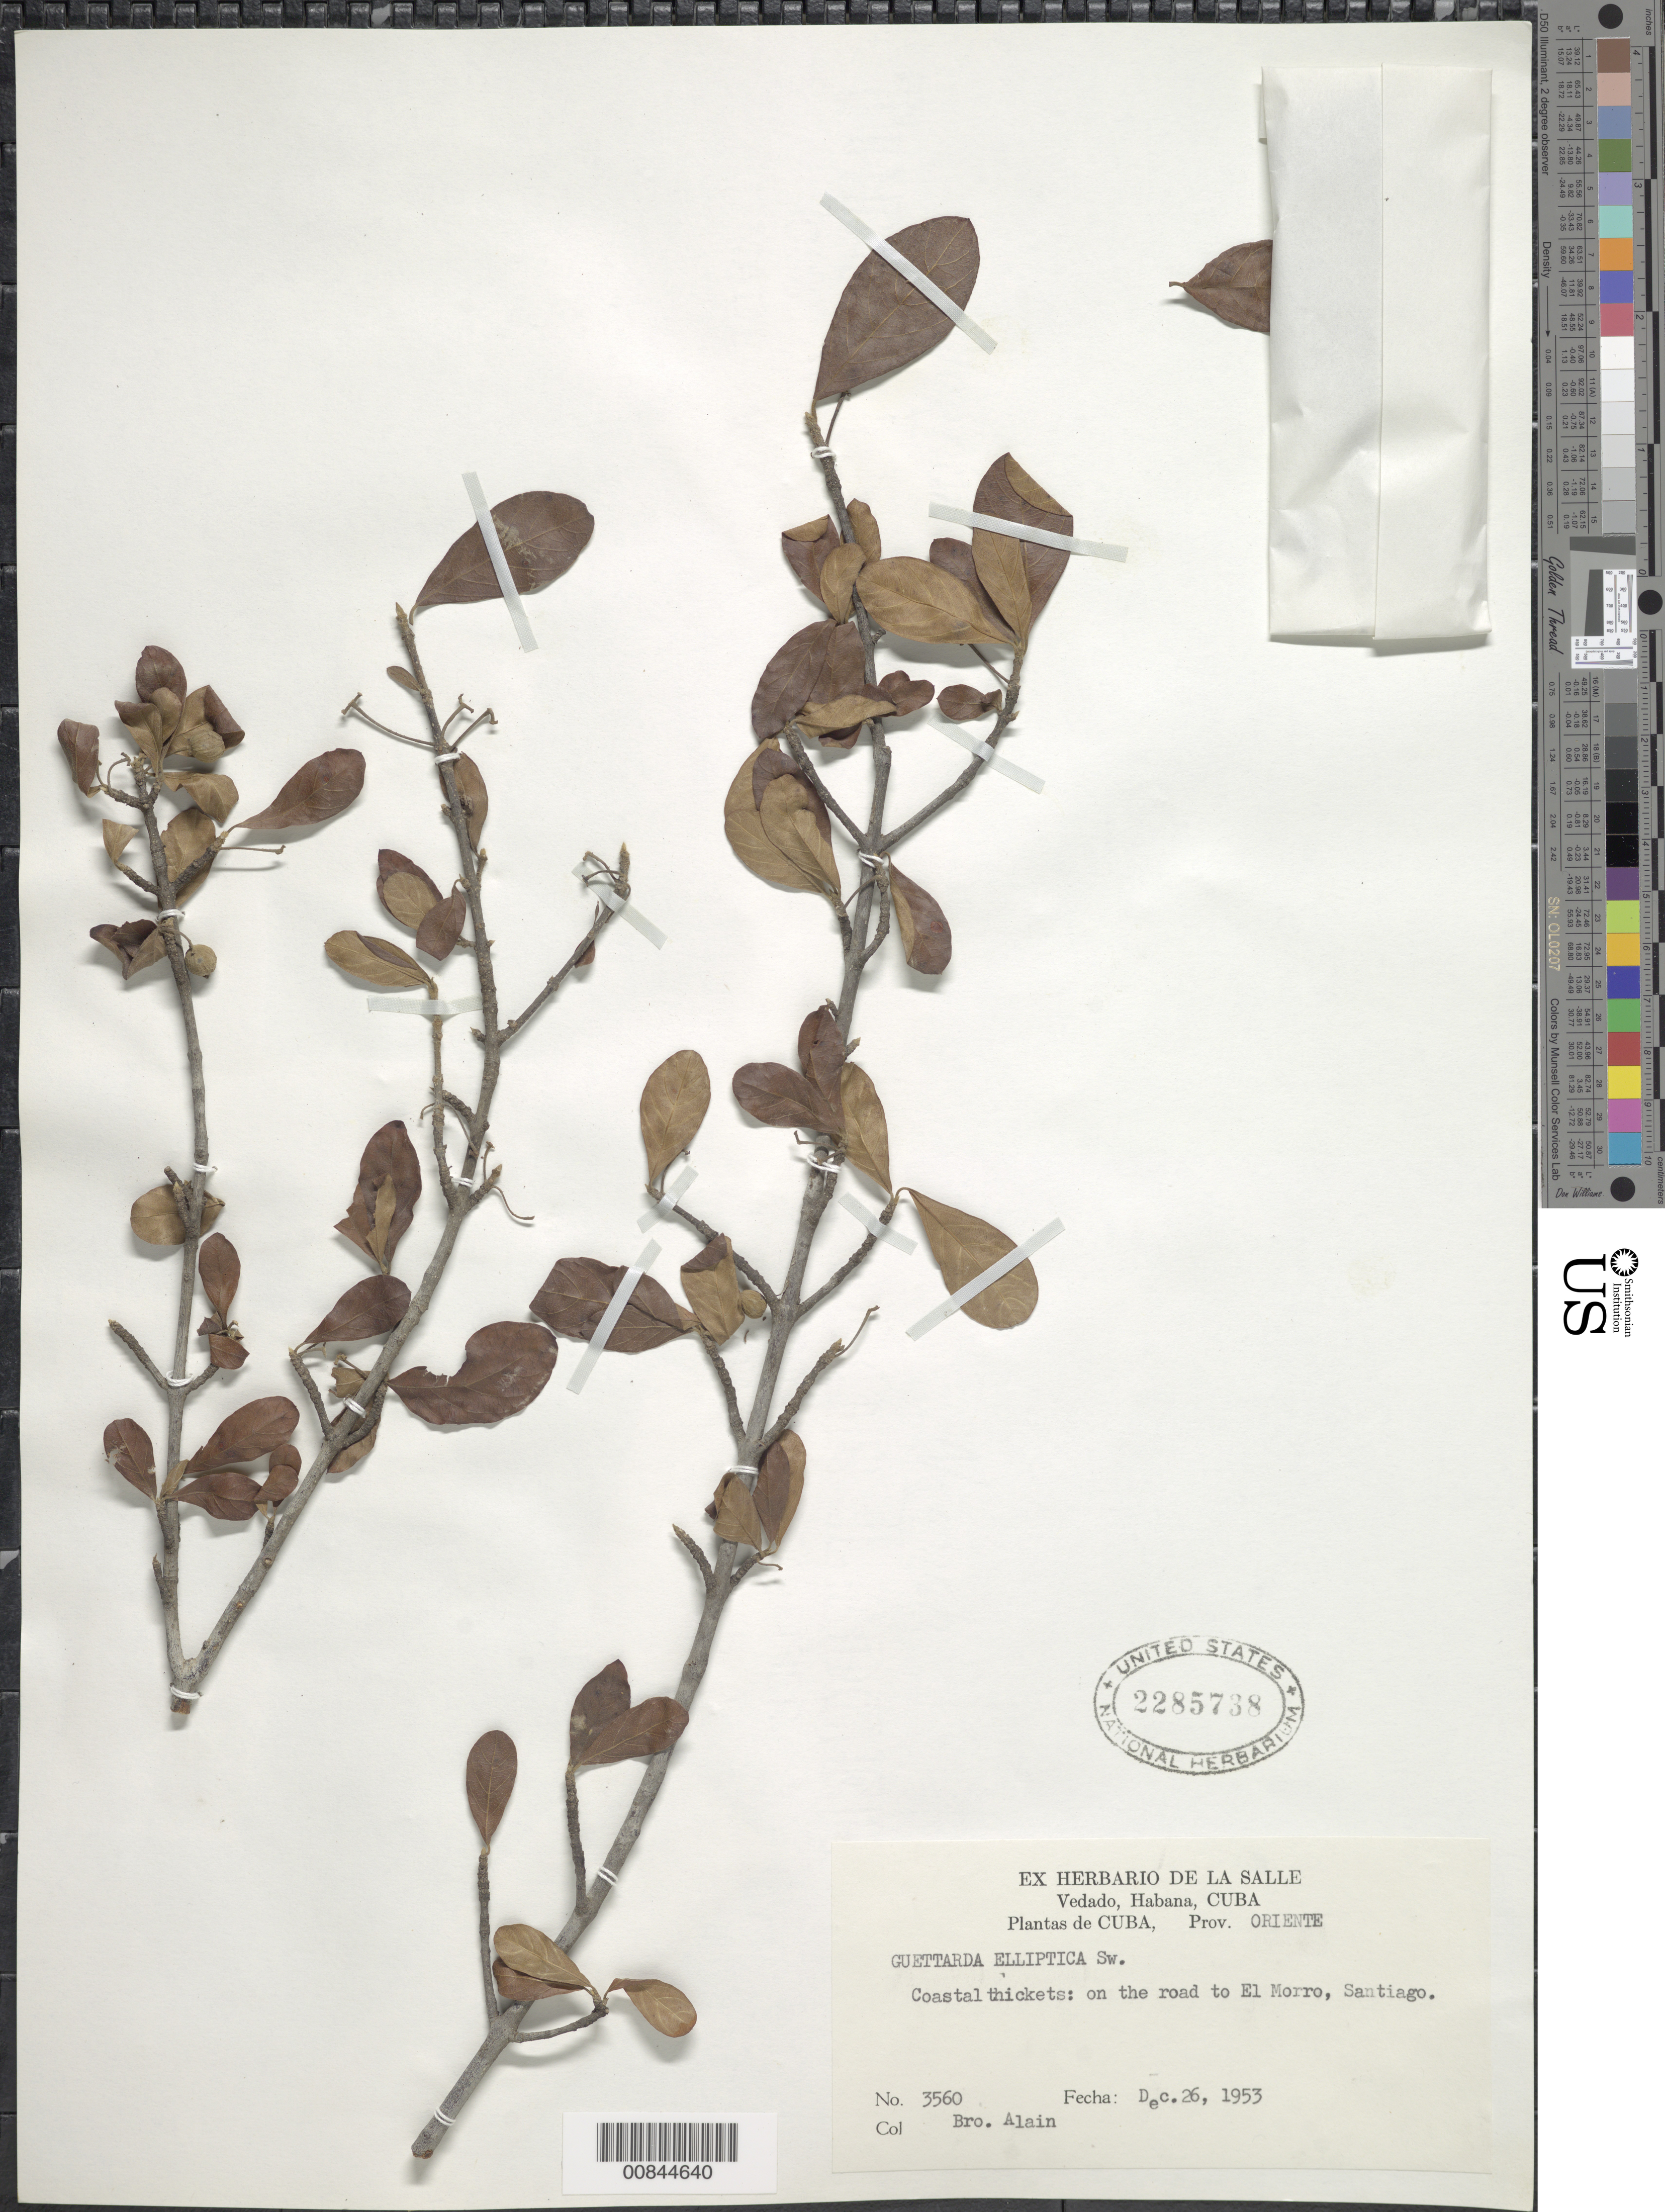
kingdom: Plantae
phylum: Tracheophyta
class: Magnoliopsida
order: Gentianales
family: Rubiaceae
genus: Guettarda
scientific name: Guettarda elliptica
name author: Sw.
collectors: A. H. Liogier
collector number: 3560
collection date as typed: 26 Dec 1953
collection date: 1953-12-26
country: Cuba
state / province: Oriente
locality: On road to El Morro, Santiago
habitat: Coastal thickets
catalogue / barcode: US 2285738